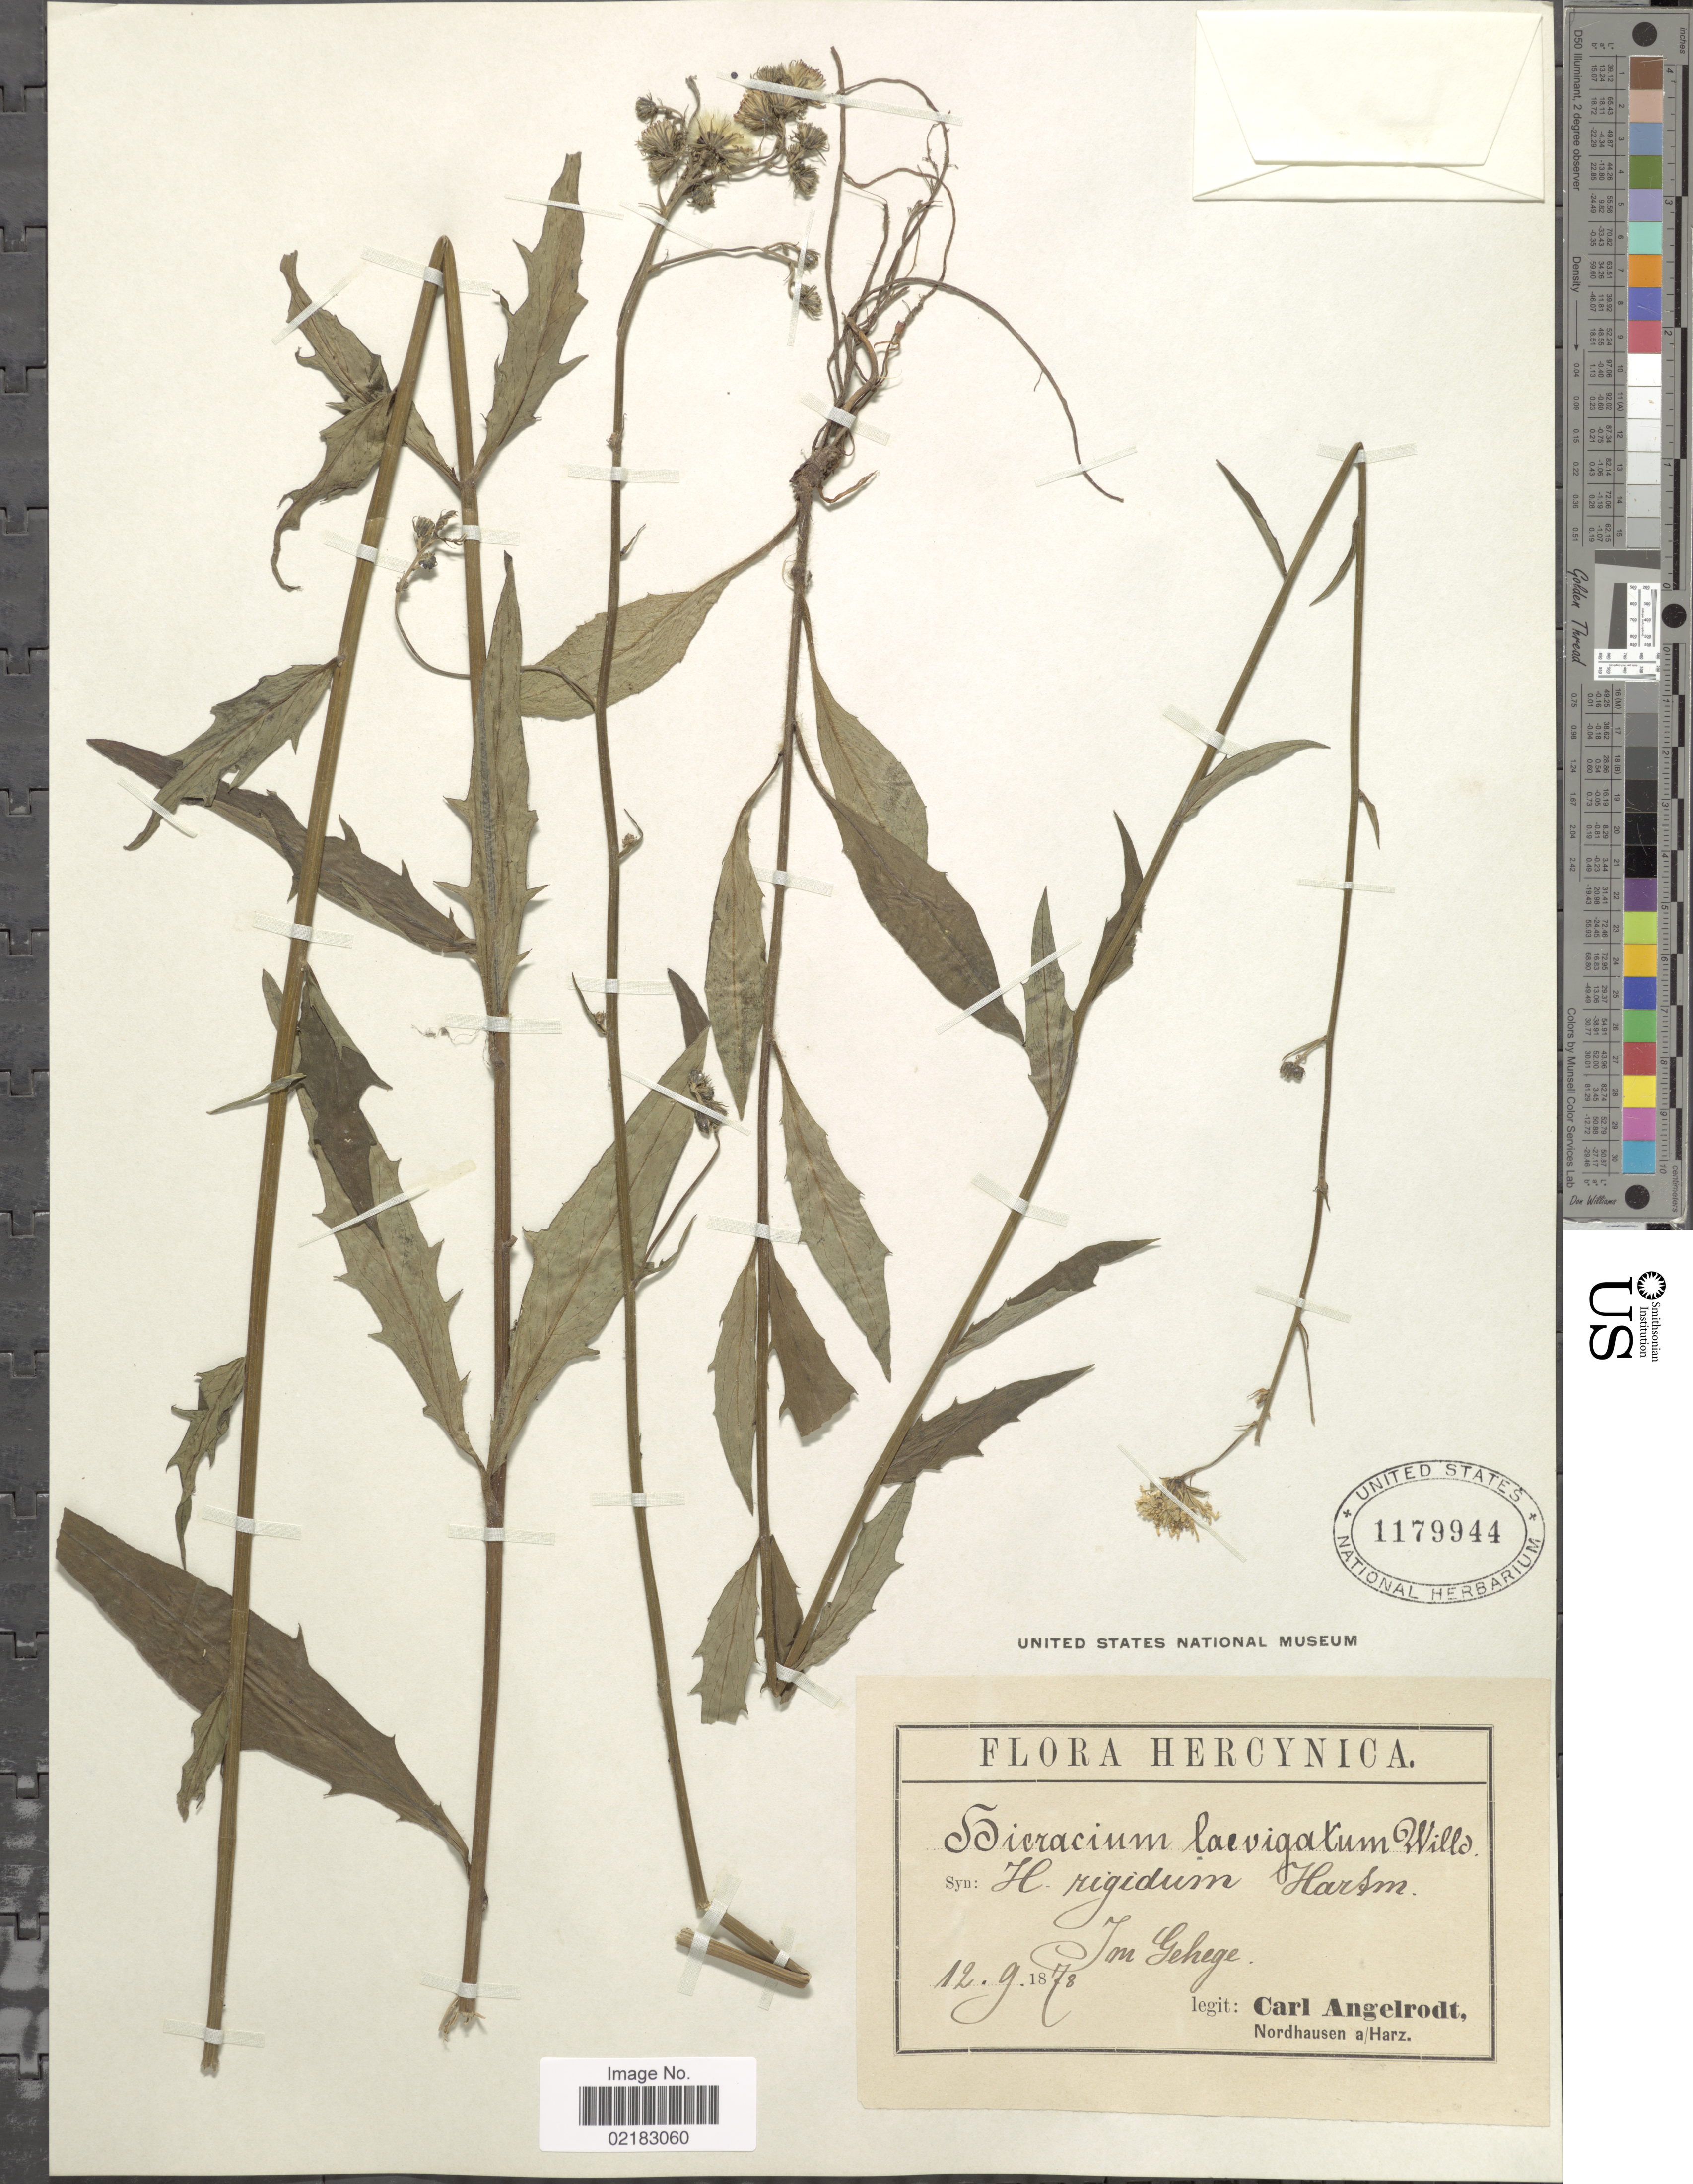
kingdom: Plantae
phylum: Tracheophyta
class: Magnoliopsida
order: Asterales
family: Asteraceae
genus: Hieracium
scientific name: Hieracium laevigatum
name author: Willd.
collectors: C. Angelrodt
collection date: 1878-09-12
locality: Im Gehege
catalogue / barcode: US 1179944